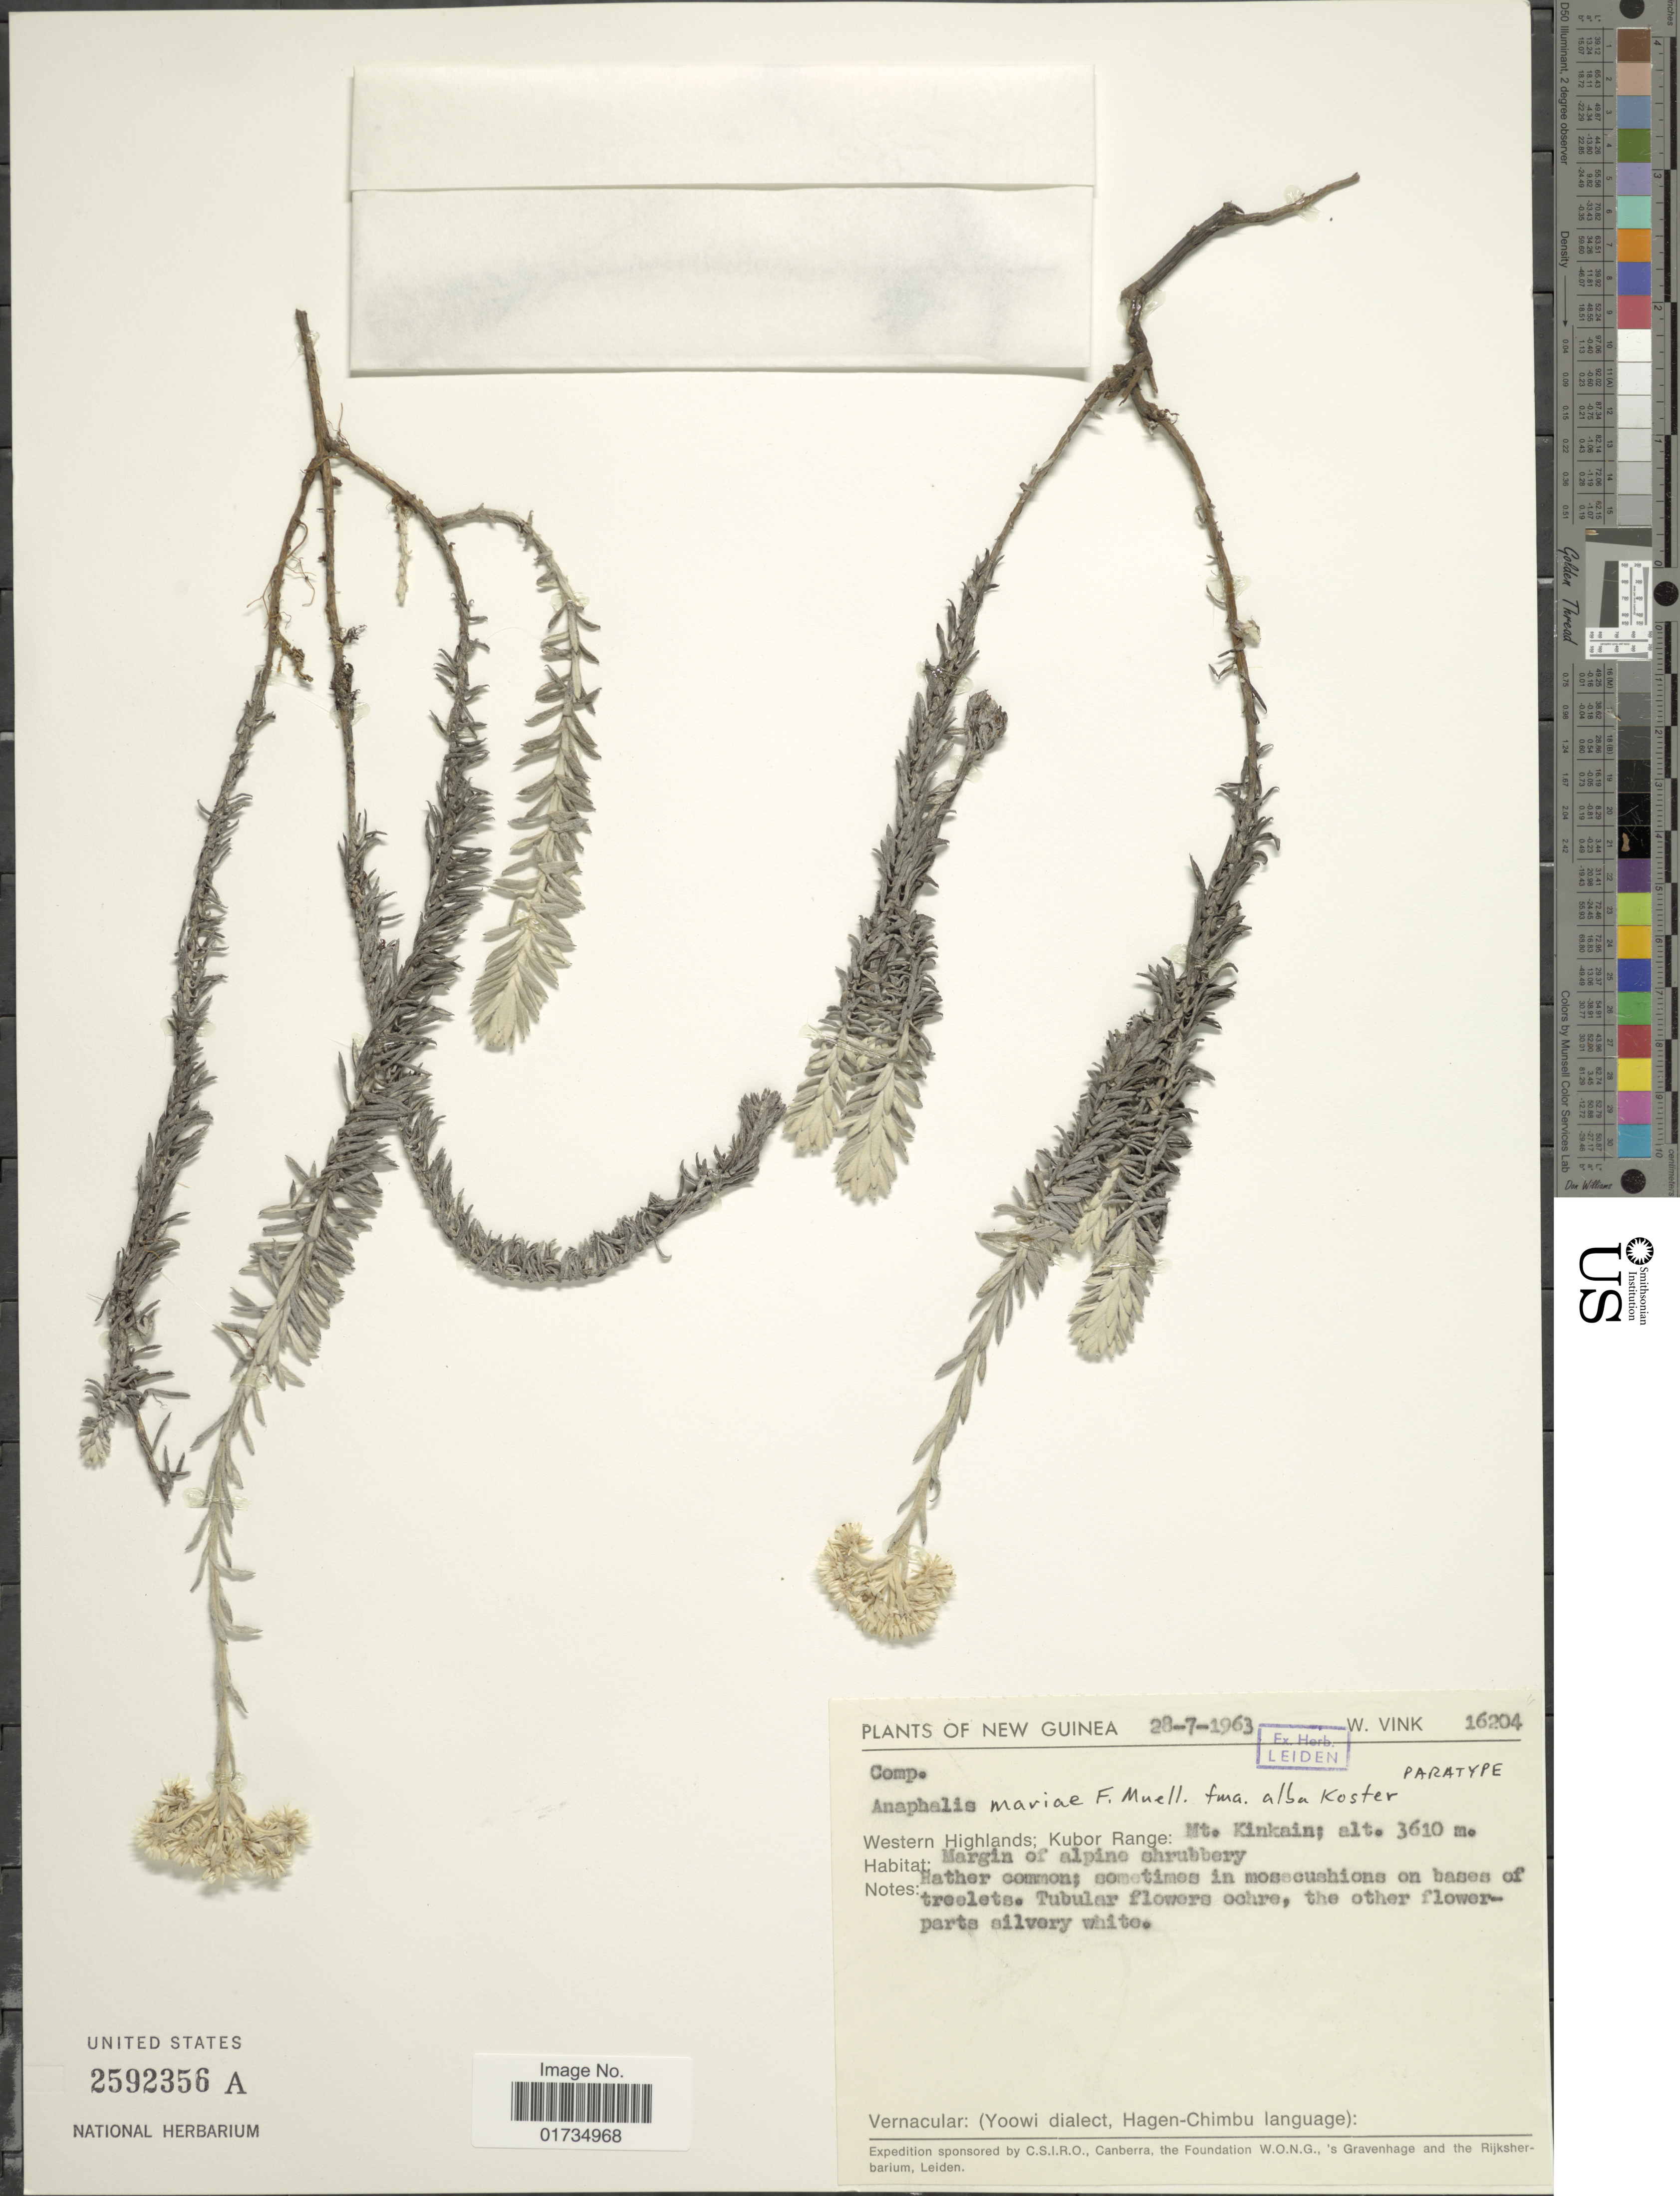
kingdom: Plantae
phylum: Tracheophyta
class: Magnoliopsida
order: Asterales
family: Asteraceae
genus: Anaphalis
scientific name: Anaphalis mariae f. alba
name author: J. Kost.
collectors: W. Vink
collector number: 16204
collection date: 1963-07-28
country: Papua New Guinea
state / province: Western Highlands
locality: New Guinea. Western Highlands; Kubor Range: Mt. Kinkain. Margin of alpine shrubbery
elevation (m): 3610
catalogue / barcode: US 2592356A